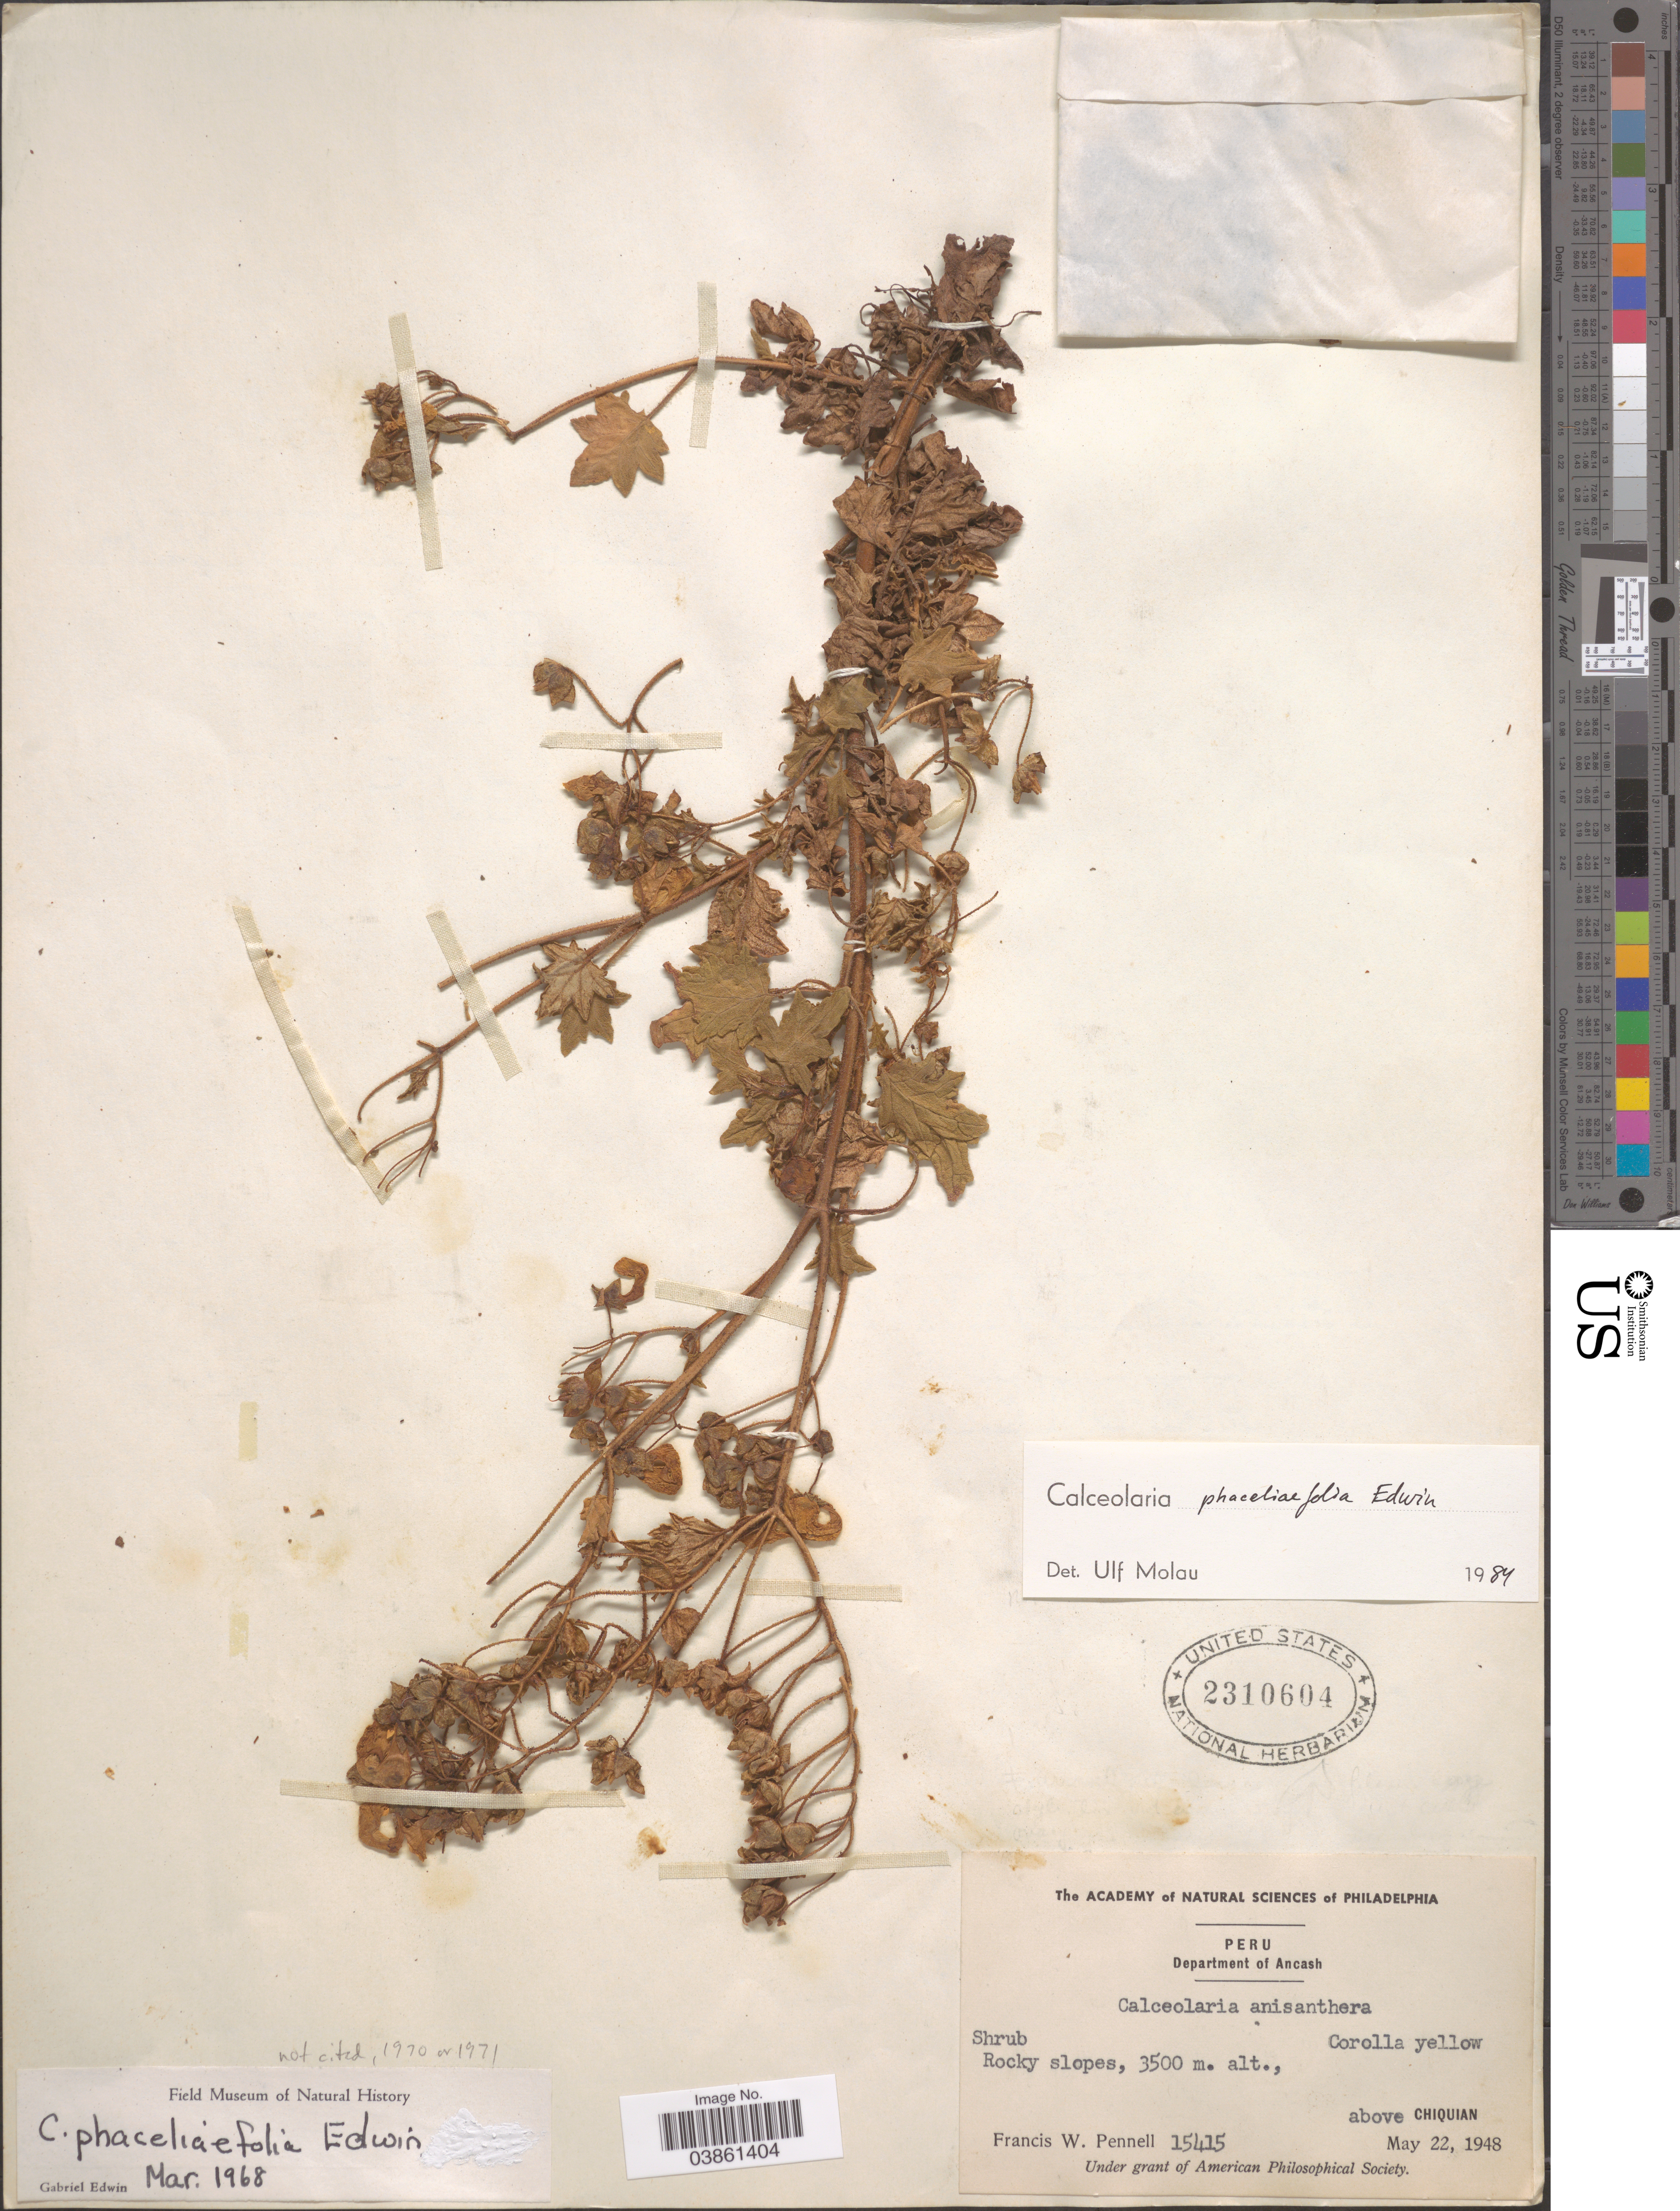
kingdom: Plantae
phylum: Tracheophyta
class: Magnoliopsida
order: Lamiales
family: Calceolariaceae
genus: Calceolaria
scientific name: Calceolaria phaceliaefolia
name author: Edwin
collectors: F. W. Pennell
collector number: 15415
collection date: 1948-05-22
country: Peru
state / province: Ancash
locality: Department of Ancash. Rocky slopes, above Chiquian.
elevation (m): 3500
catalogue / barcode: US 2310604